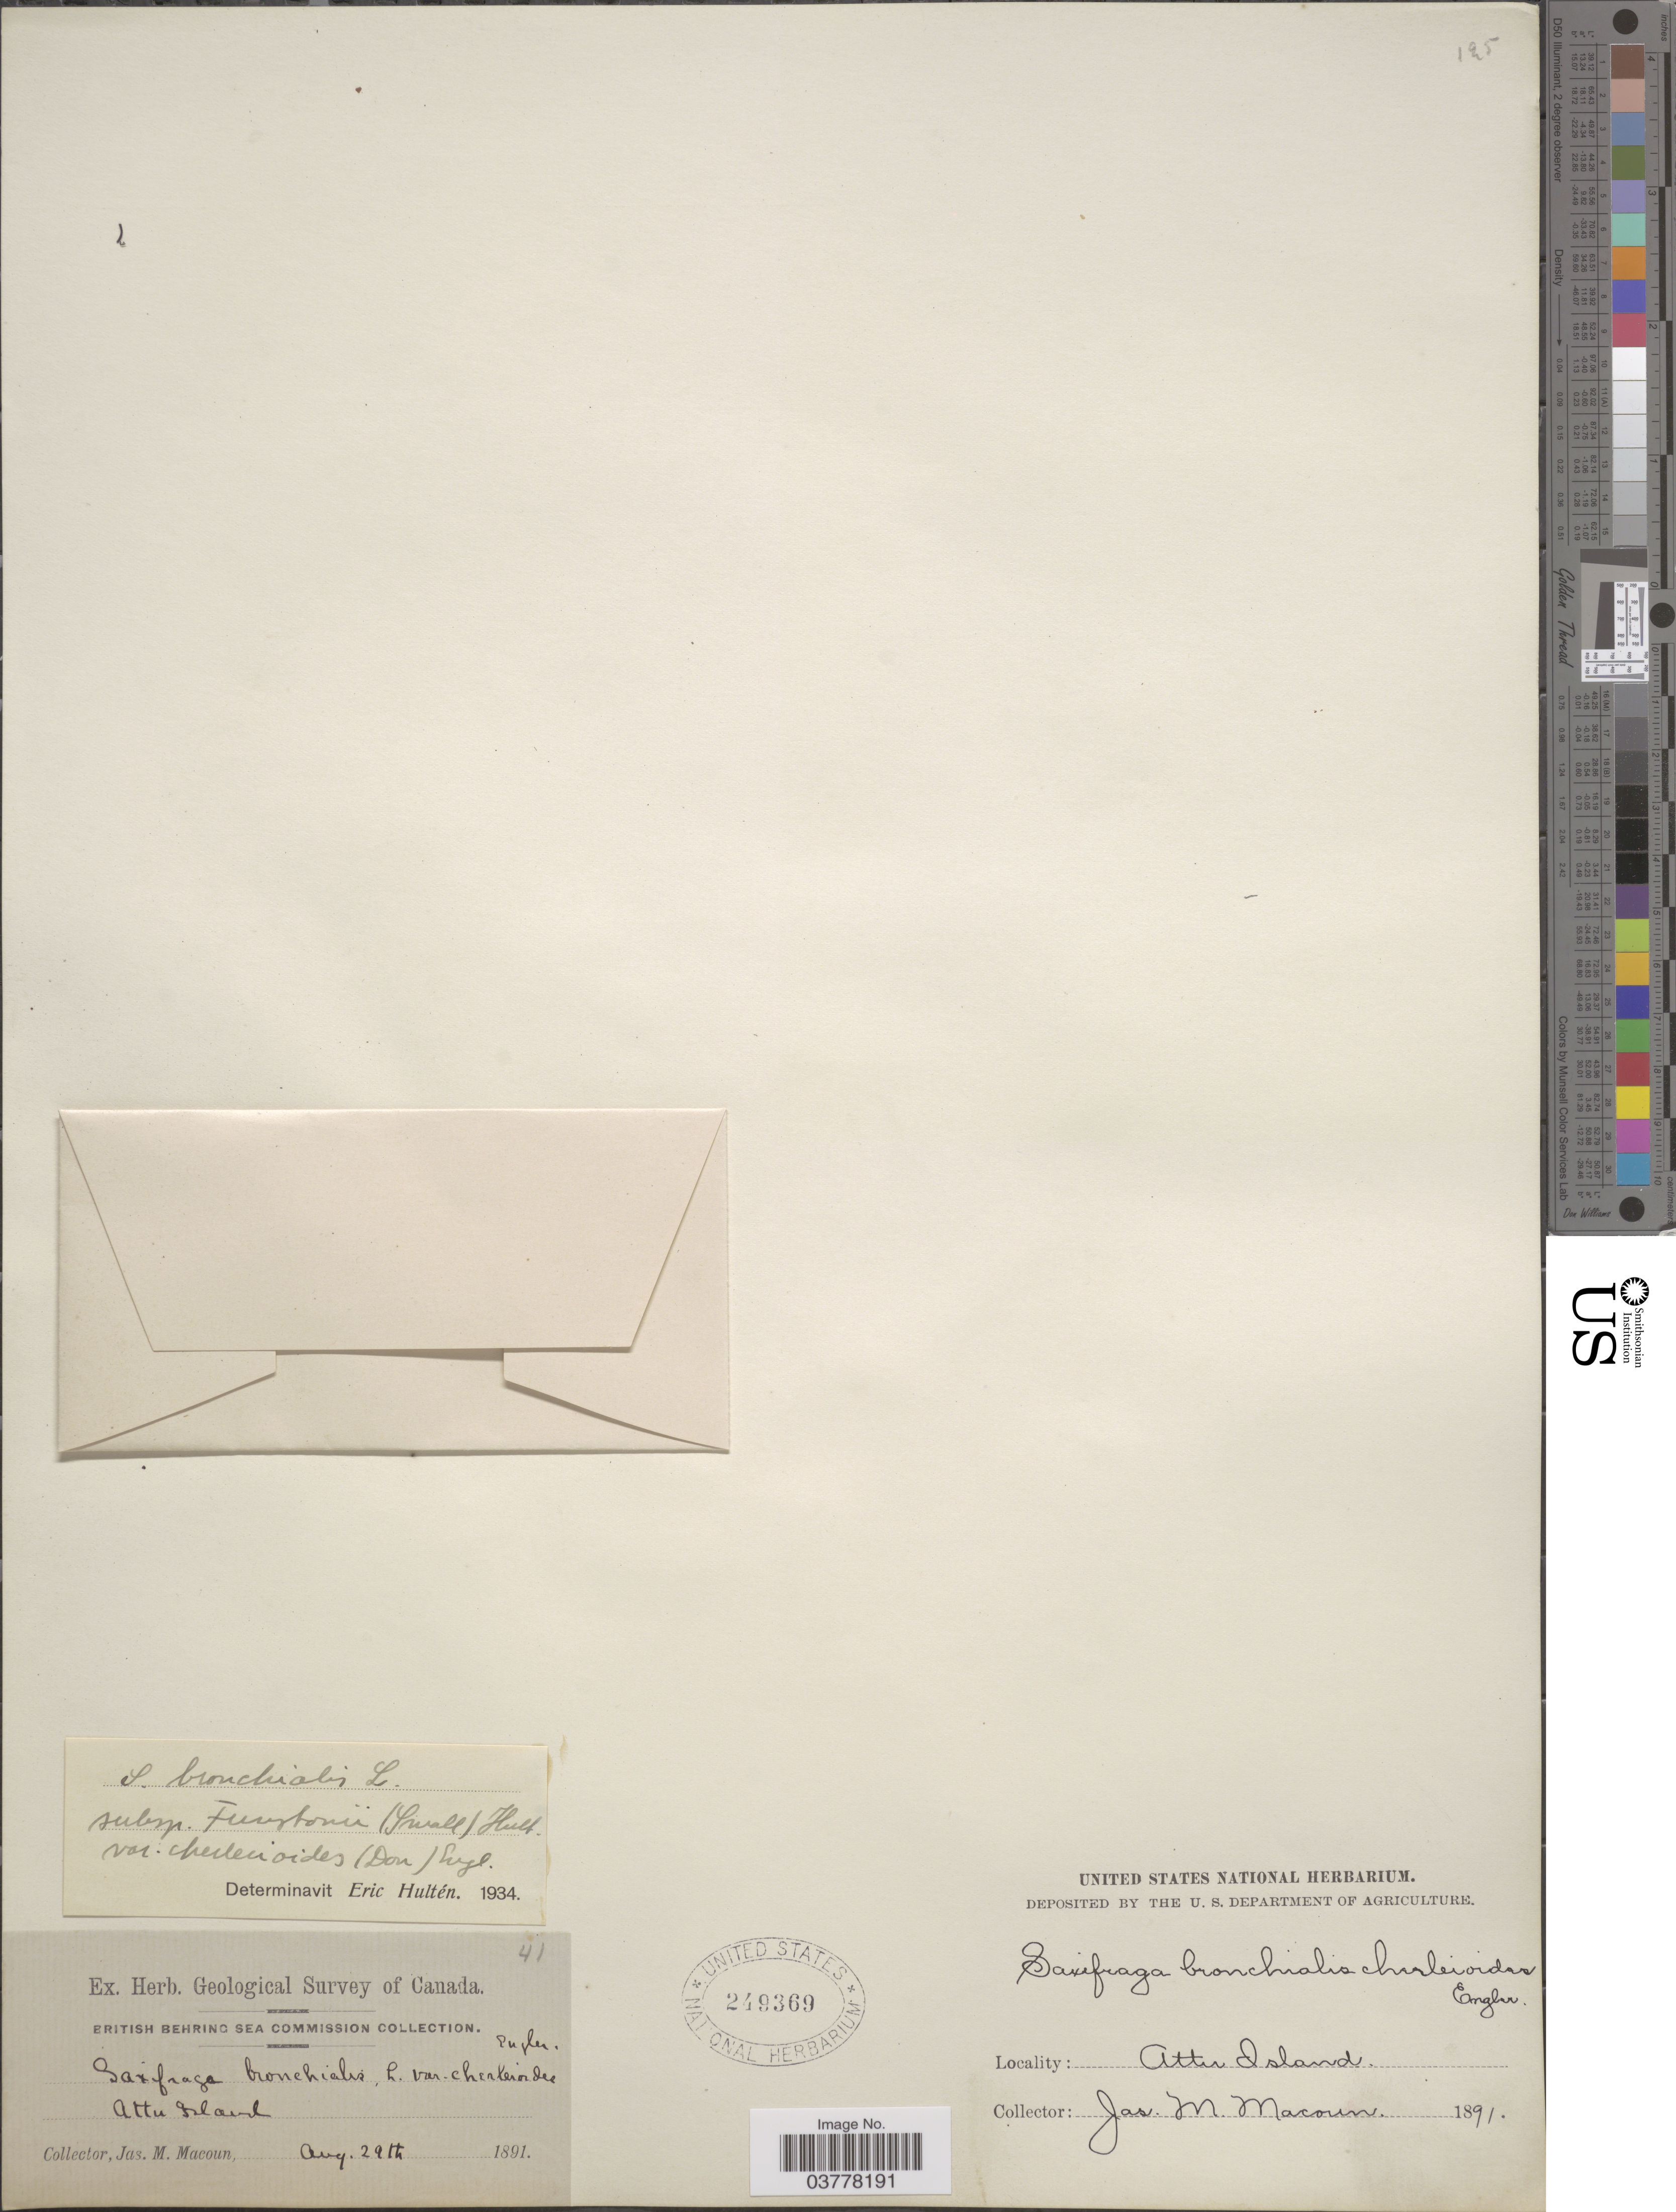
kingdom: Plantae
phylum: Tracheophyta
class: Magnoliopsida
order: Saxifragales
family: Saxifragaceae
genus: Saxifraga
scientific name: Saxifraga bronchialis subsp. funstonii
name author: (Small) Hultén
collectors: J. M. Macoun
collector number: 41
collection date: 1891-08-29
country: United States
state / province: Alaska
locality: Attu Island.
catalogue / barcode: US 249369